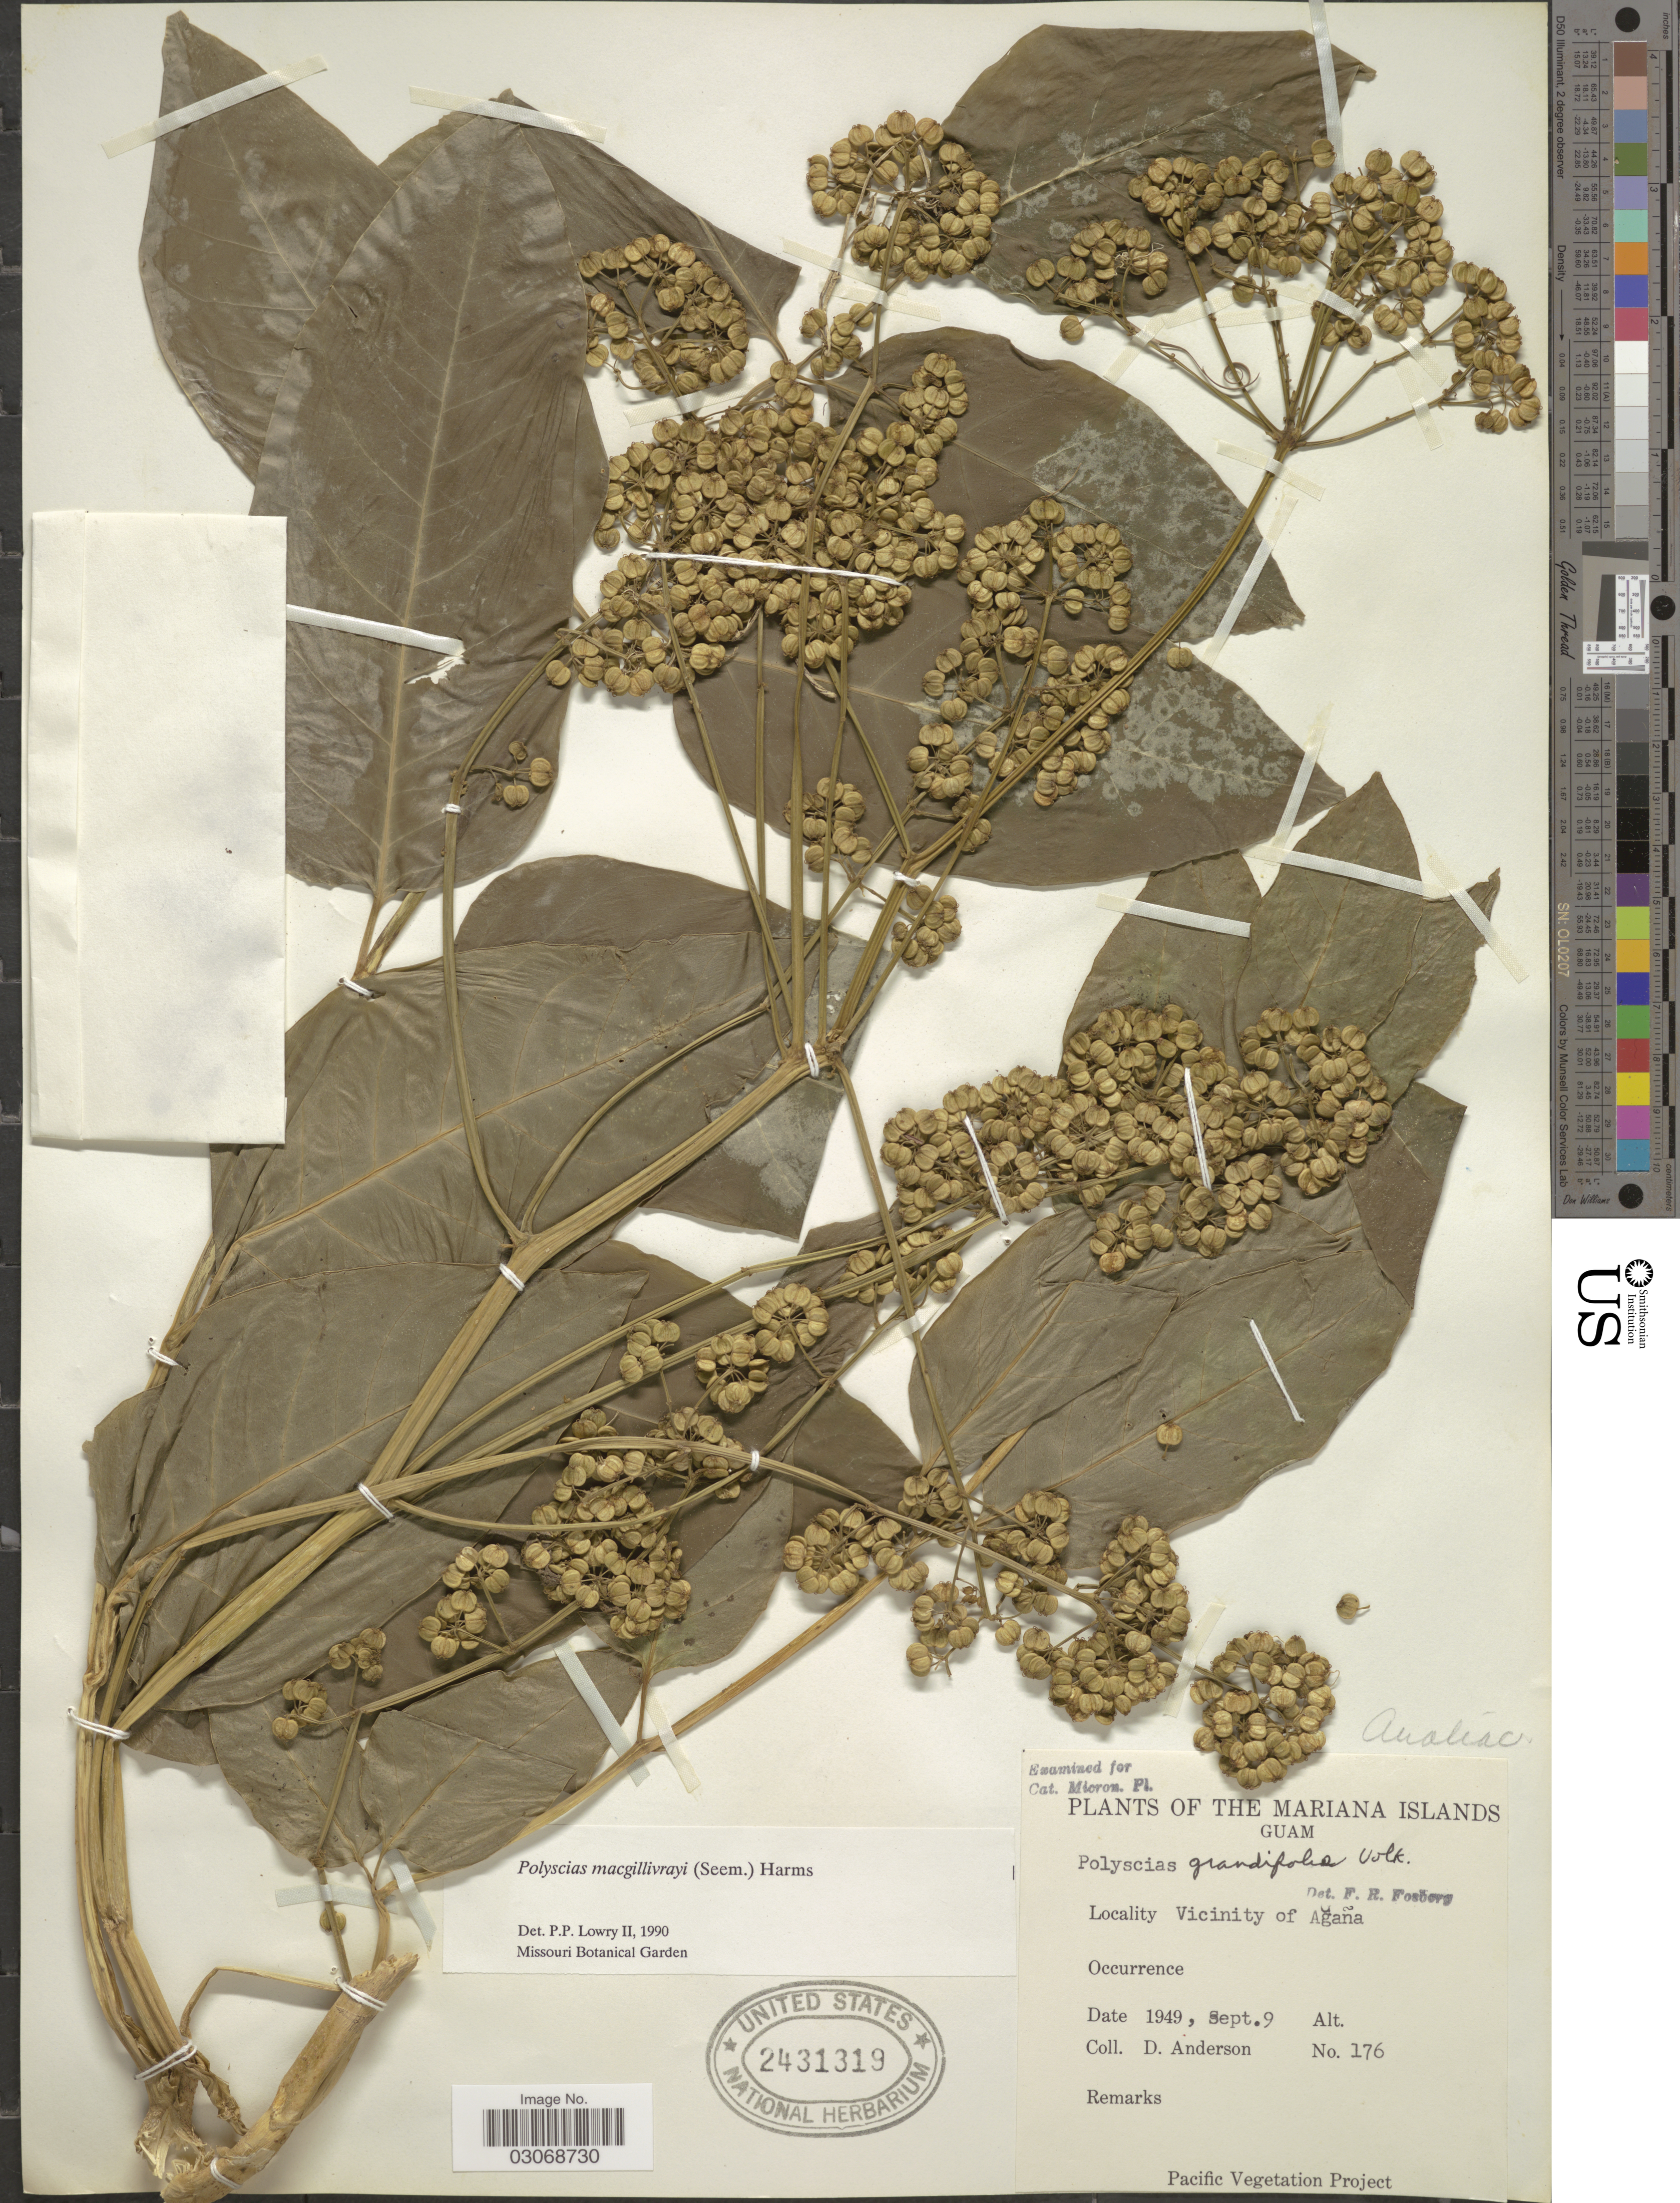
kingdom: Plantae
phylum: Tracheophyta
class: Magnoliopsida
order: Apiales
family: Araliaceae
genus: Polyscias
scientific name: Polyscias macgillivrayi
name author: Harms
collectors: D. Anderson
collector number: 176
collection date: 1949-09-09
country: Guam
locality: The Mariana Islands, Vicinity of Agana.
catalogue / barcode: US 2431319